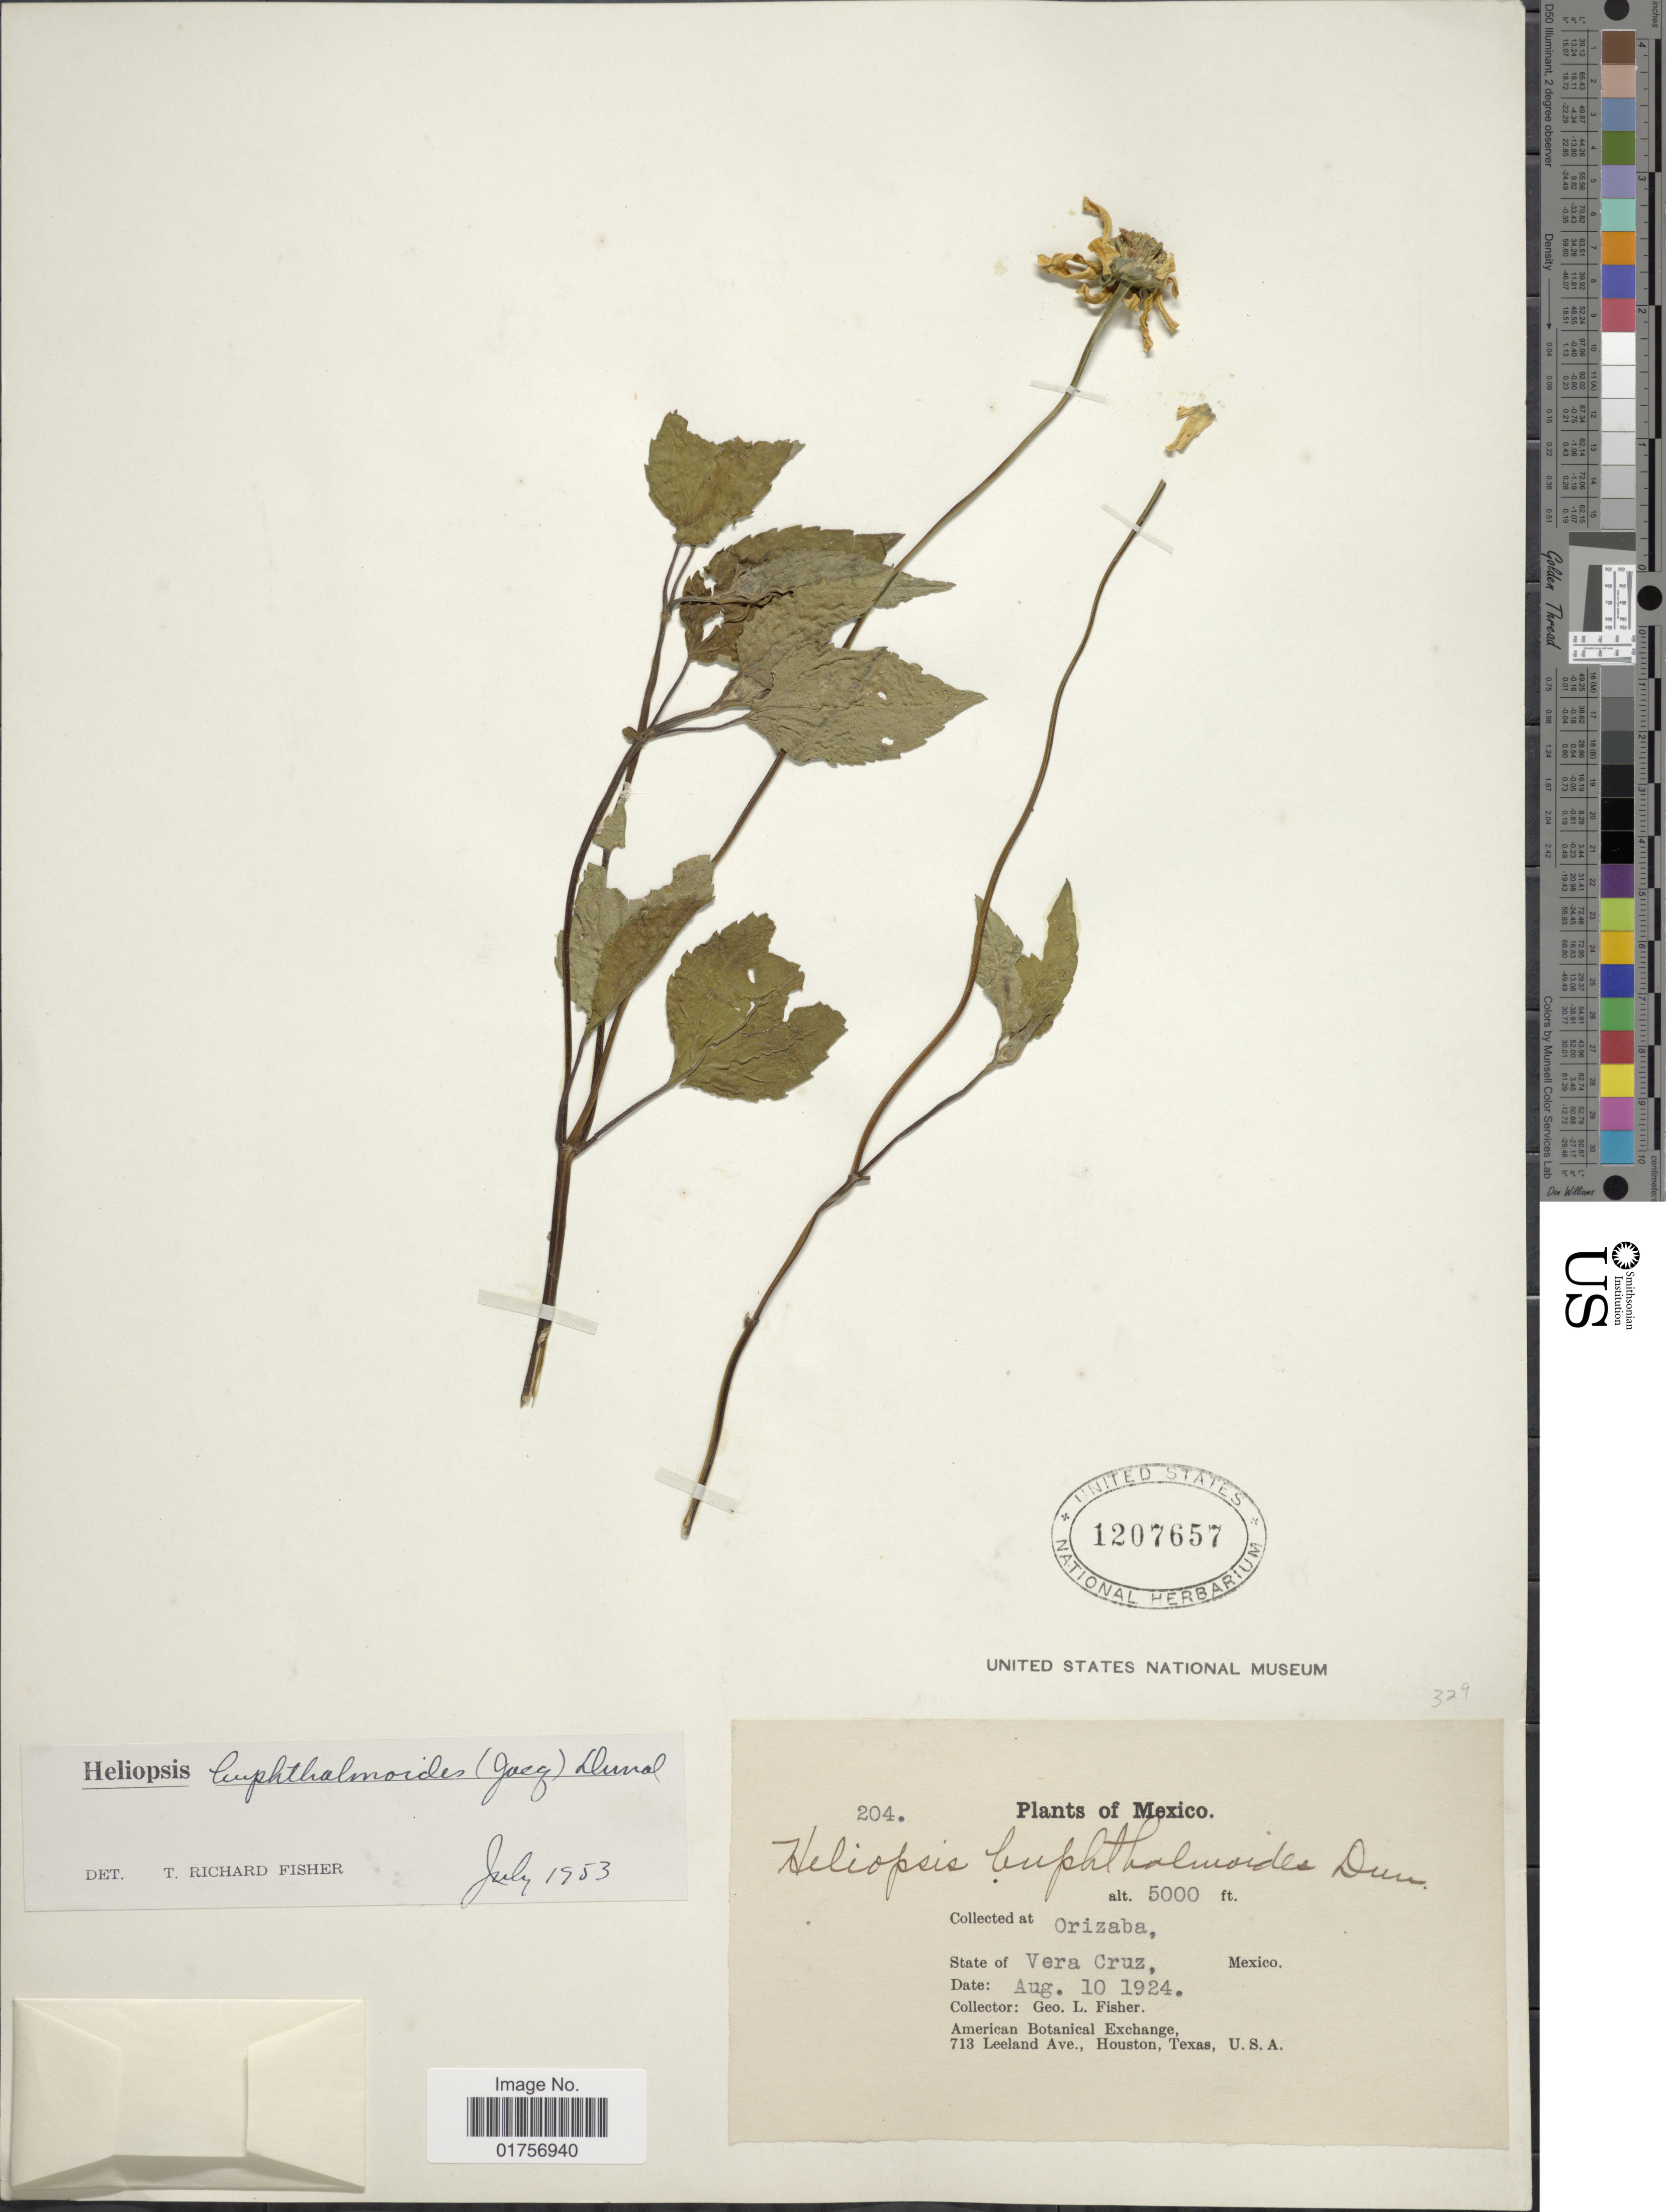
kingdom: Plantae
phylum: Tracheophyta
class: Magnoliopsida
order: Asterales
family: Asteraceae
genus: Heliopsis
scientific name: Heliopsis buphthalmoides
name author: (Jacq.) Dunal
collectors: G. L. Fisher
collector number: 204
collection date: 1924-08-10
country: Mexico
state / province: Veracruz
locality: Orizaba, State of Vera Cruz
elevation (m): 1524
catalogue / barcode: US 1207657